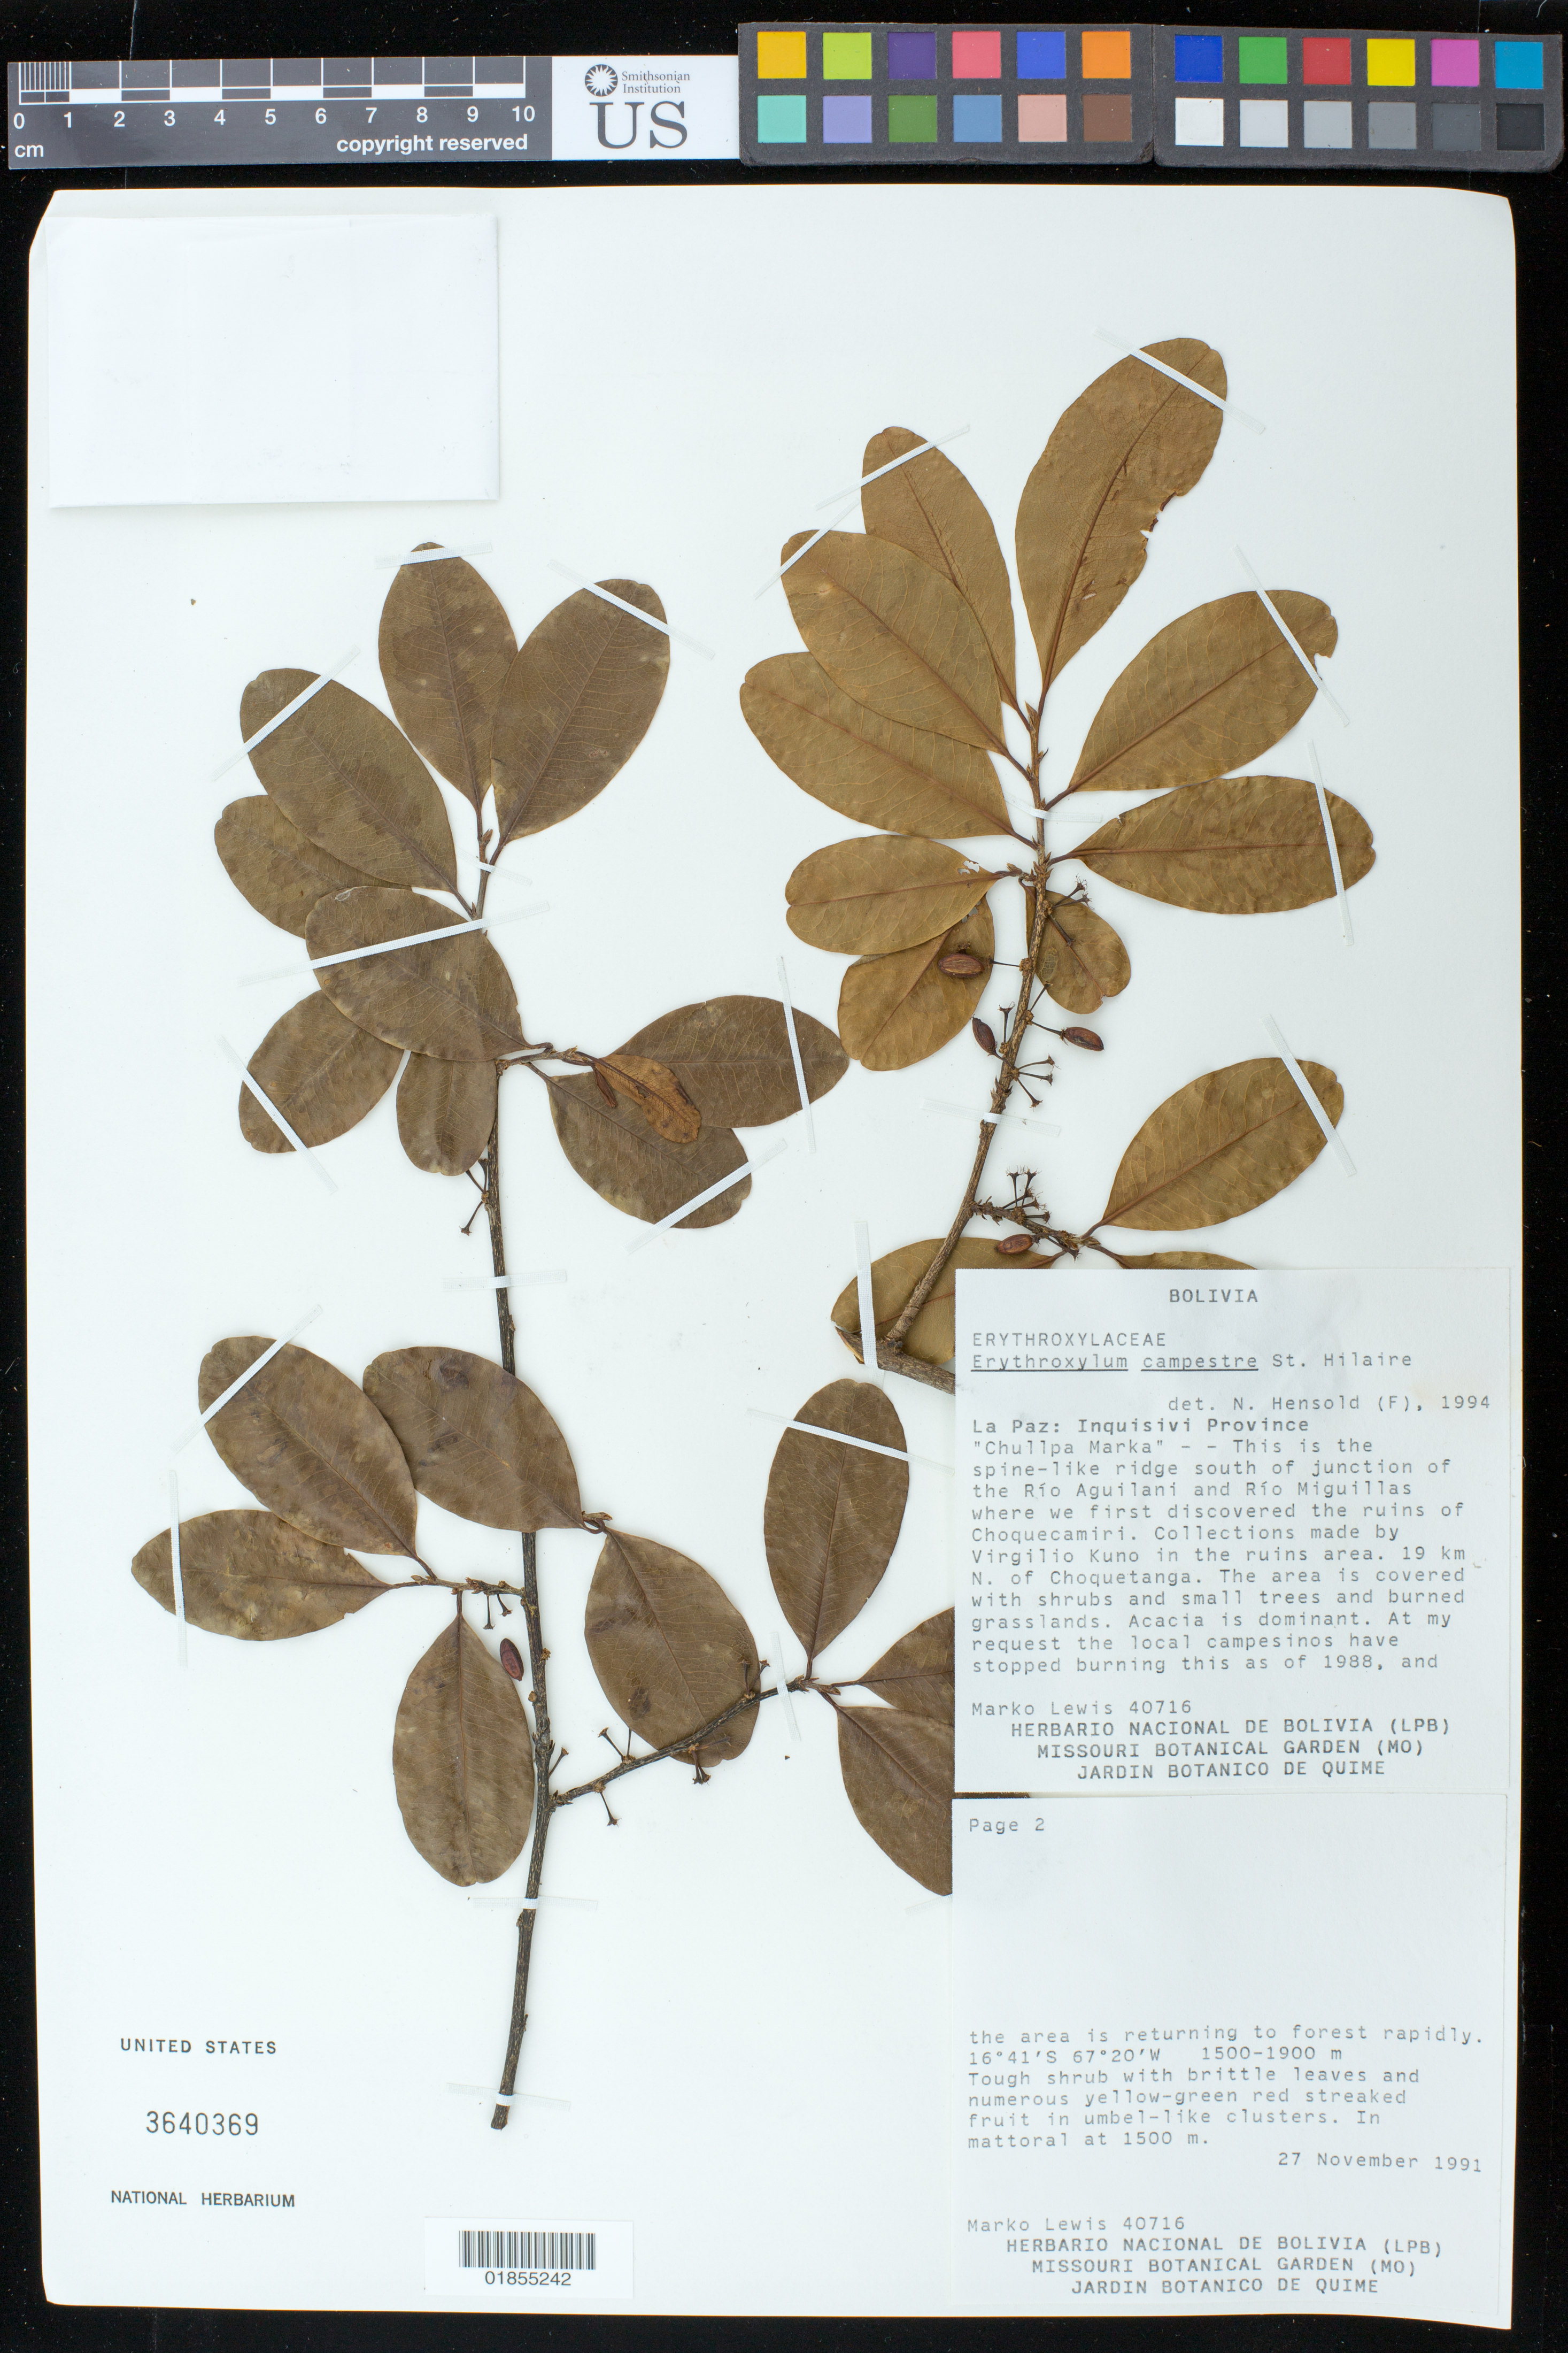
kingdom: Plantae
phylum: Tracheophyta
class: Magnoliopsida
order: Malpighiales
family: Erythroxylaceae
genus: Erythroxylum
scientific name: Erythroxylum campestre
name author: A. St.-Hil.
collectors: M. A. Lewis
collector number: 40716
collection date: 1991-11-27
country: Bolivia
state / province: La Paz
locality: La Paz. Inquisivi Province. South of junction of the Rio Aguilani and Río Miguillas. 19 km of Choquetanga.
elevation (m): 1500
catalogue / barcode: US 3640369